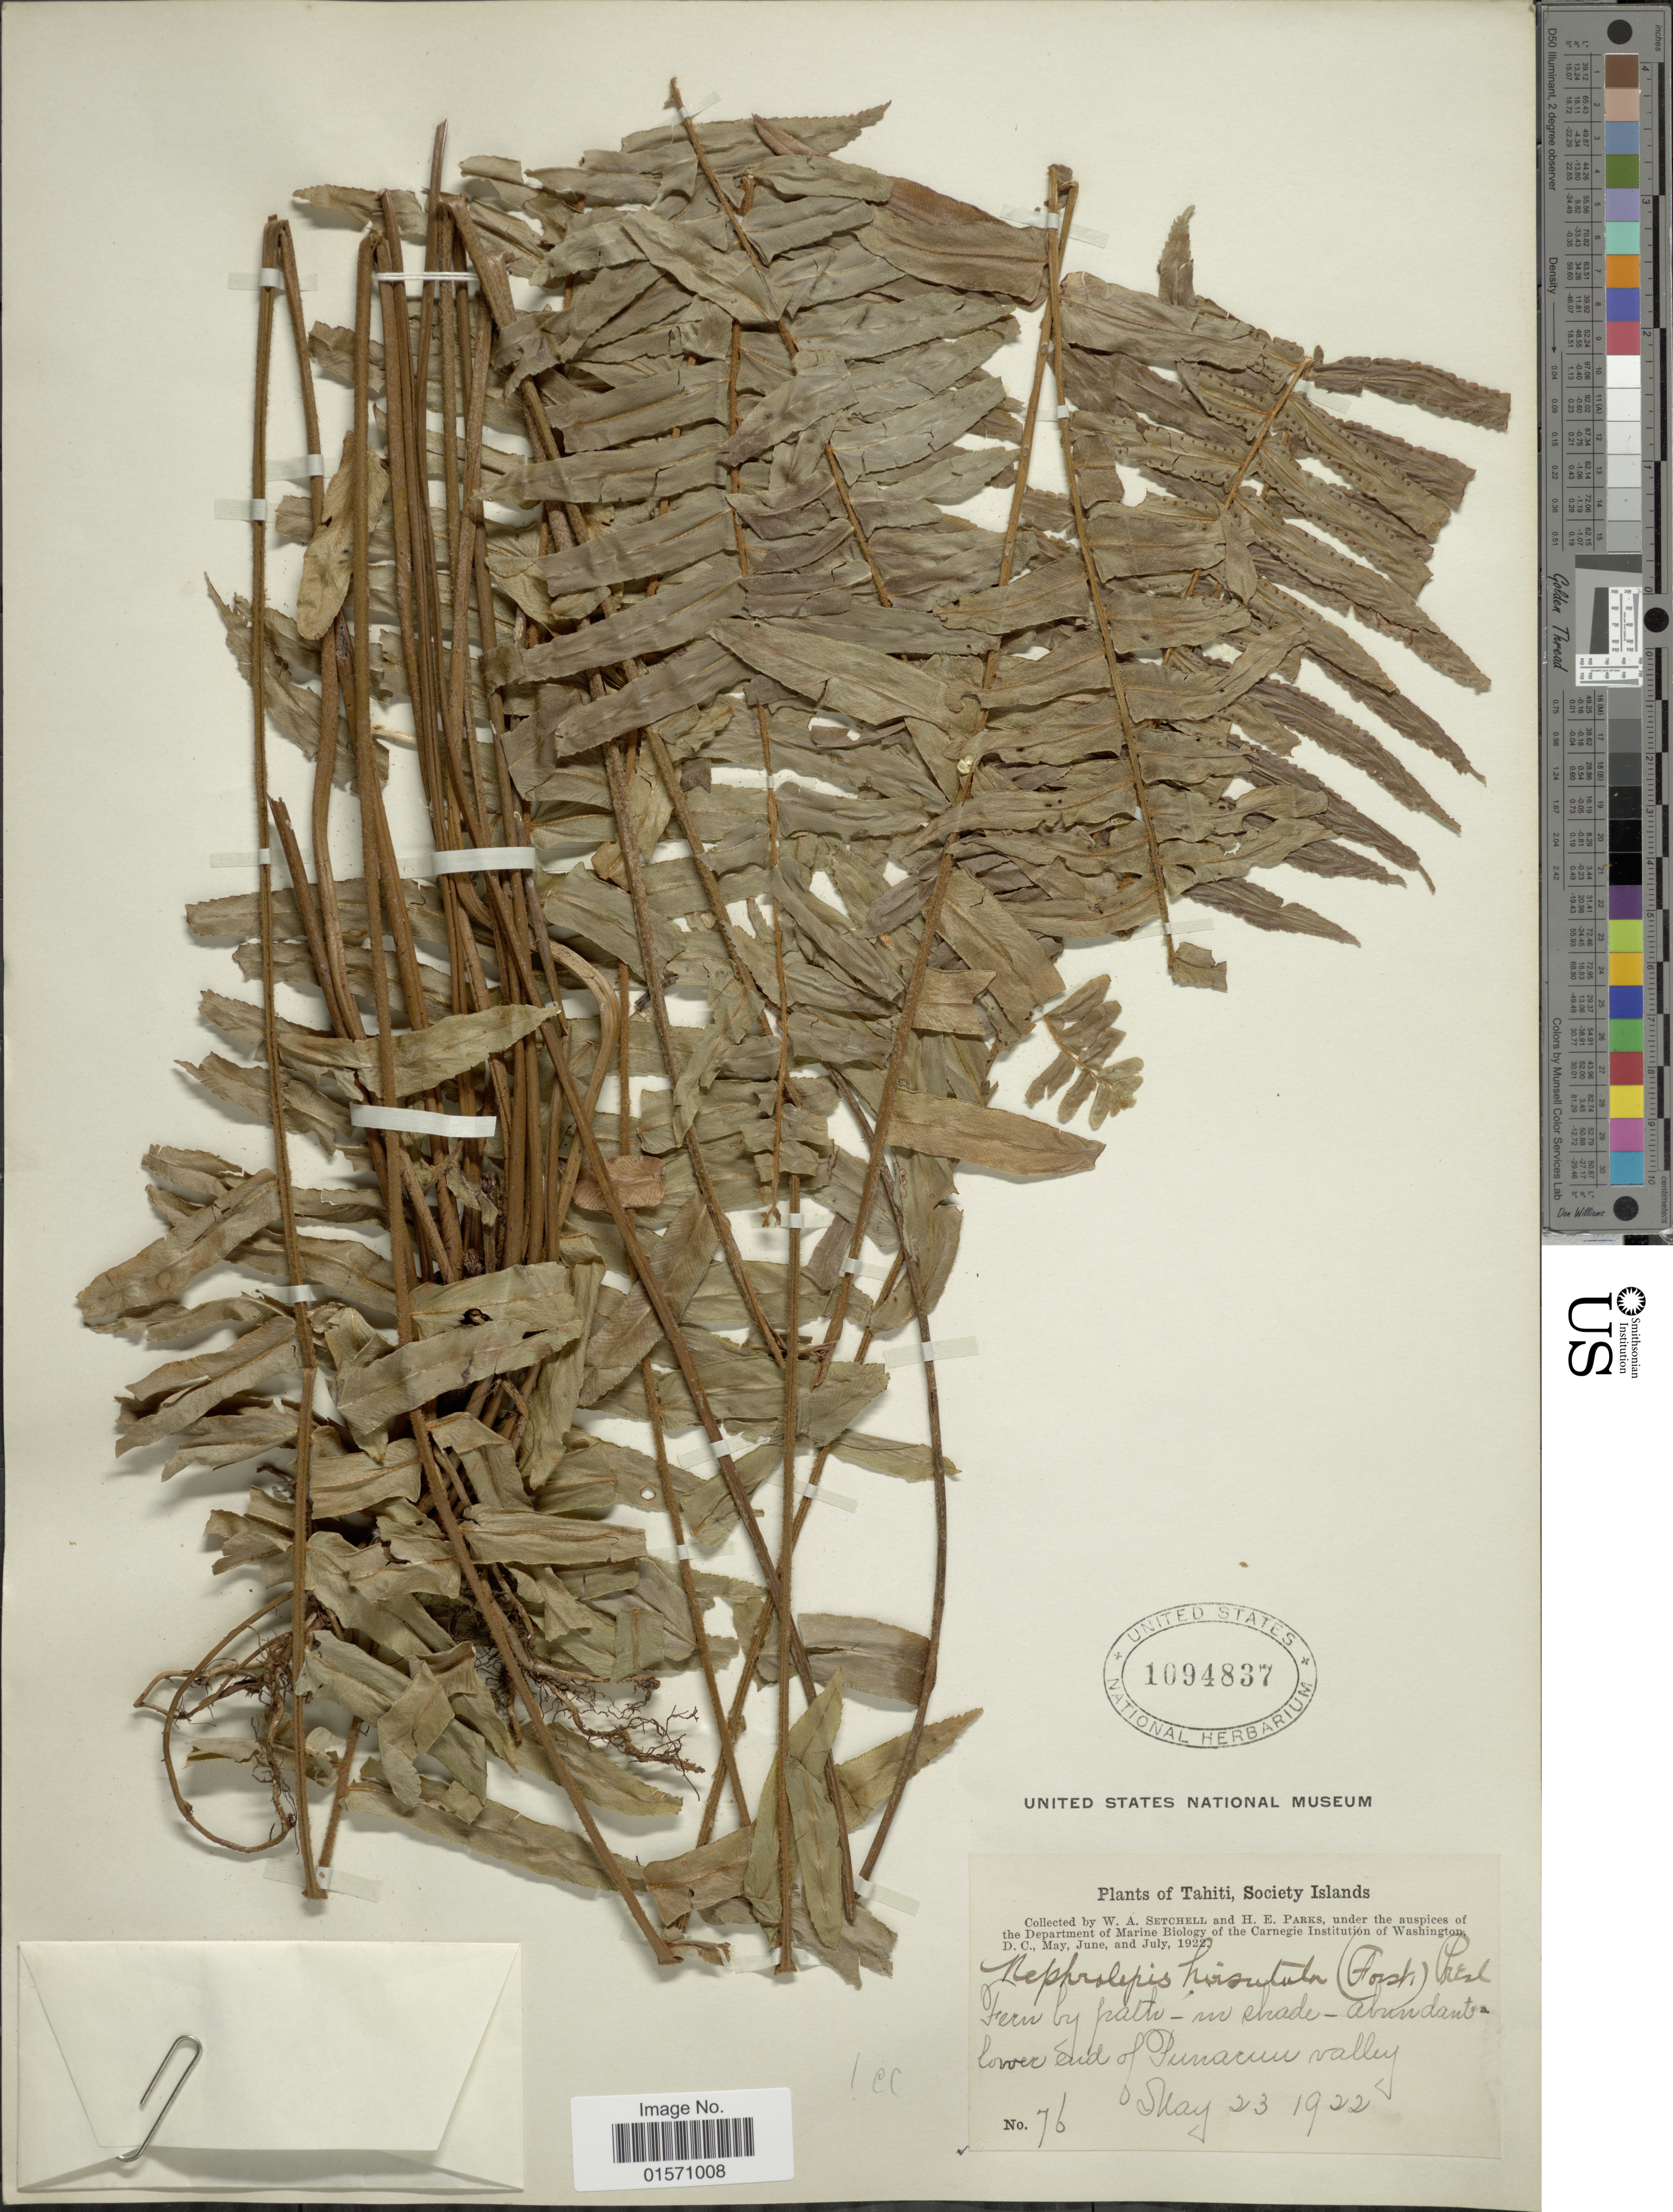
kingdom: Plantae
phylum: Tracheophyta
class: Polypodiopsida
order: Polypodiales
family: Nephrolepidaceae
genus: Nephrolepis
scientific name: Nephrolepis hirsutula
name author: (G. Forst.) C. Presl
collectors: W. Setchell & H. E. Parks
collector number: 76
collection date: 1922-05-23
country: French Polynesia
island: Tahiti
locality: Tahiti, Society Islands. Lower end of Punaruu valley [interpreted]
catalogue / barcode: US 1094837